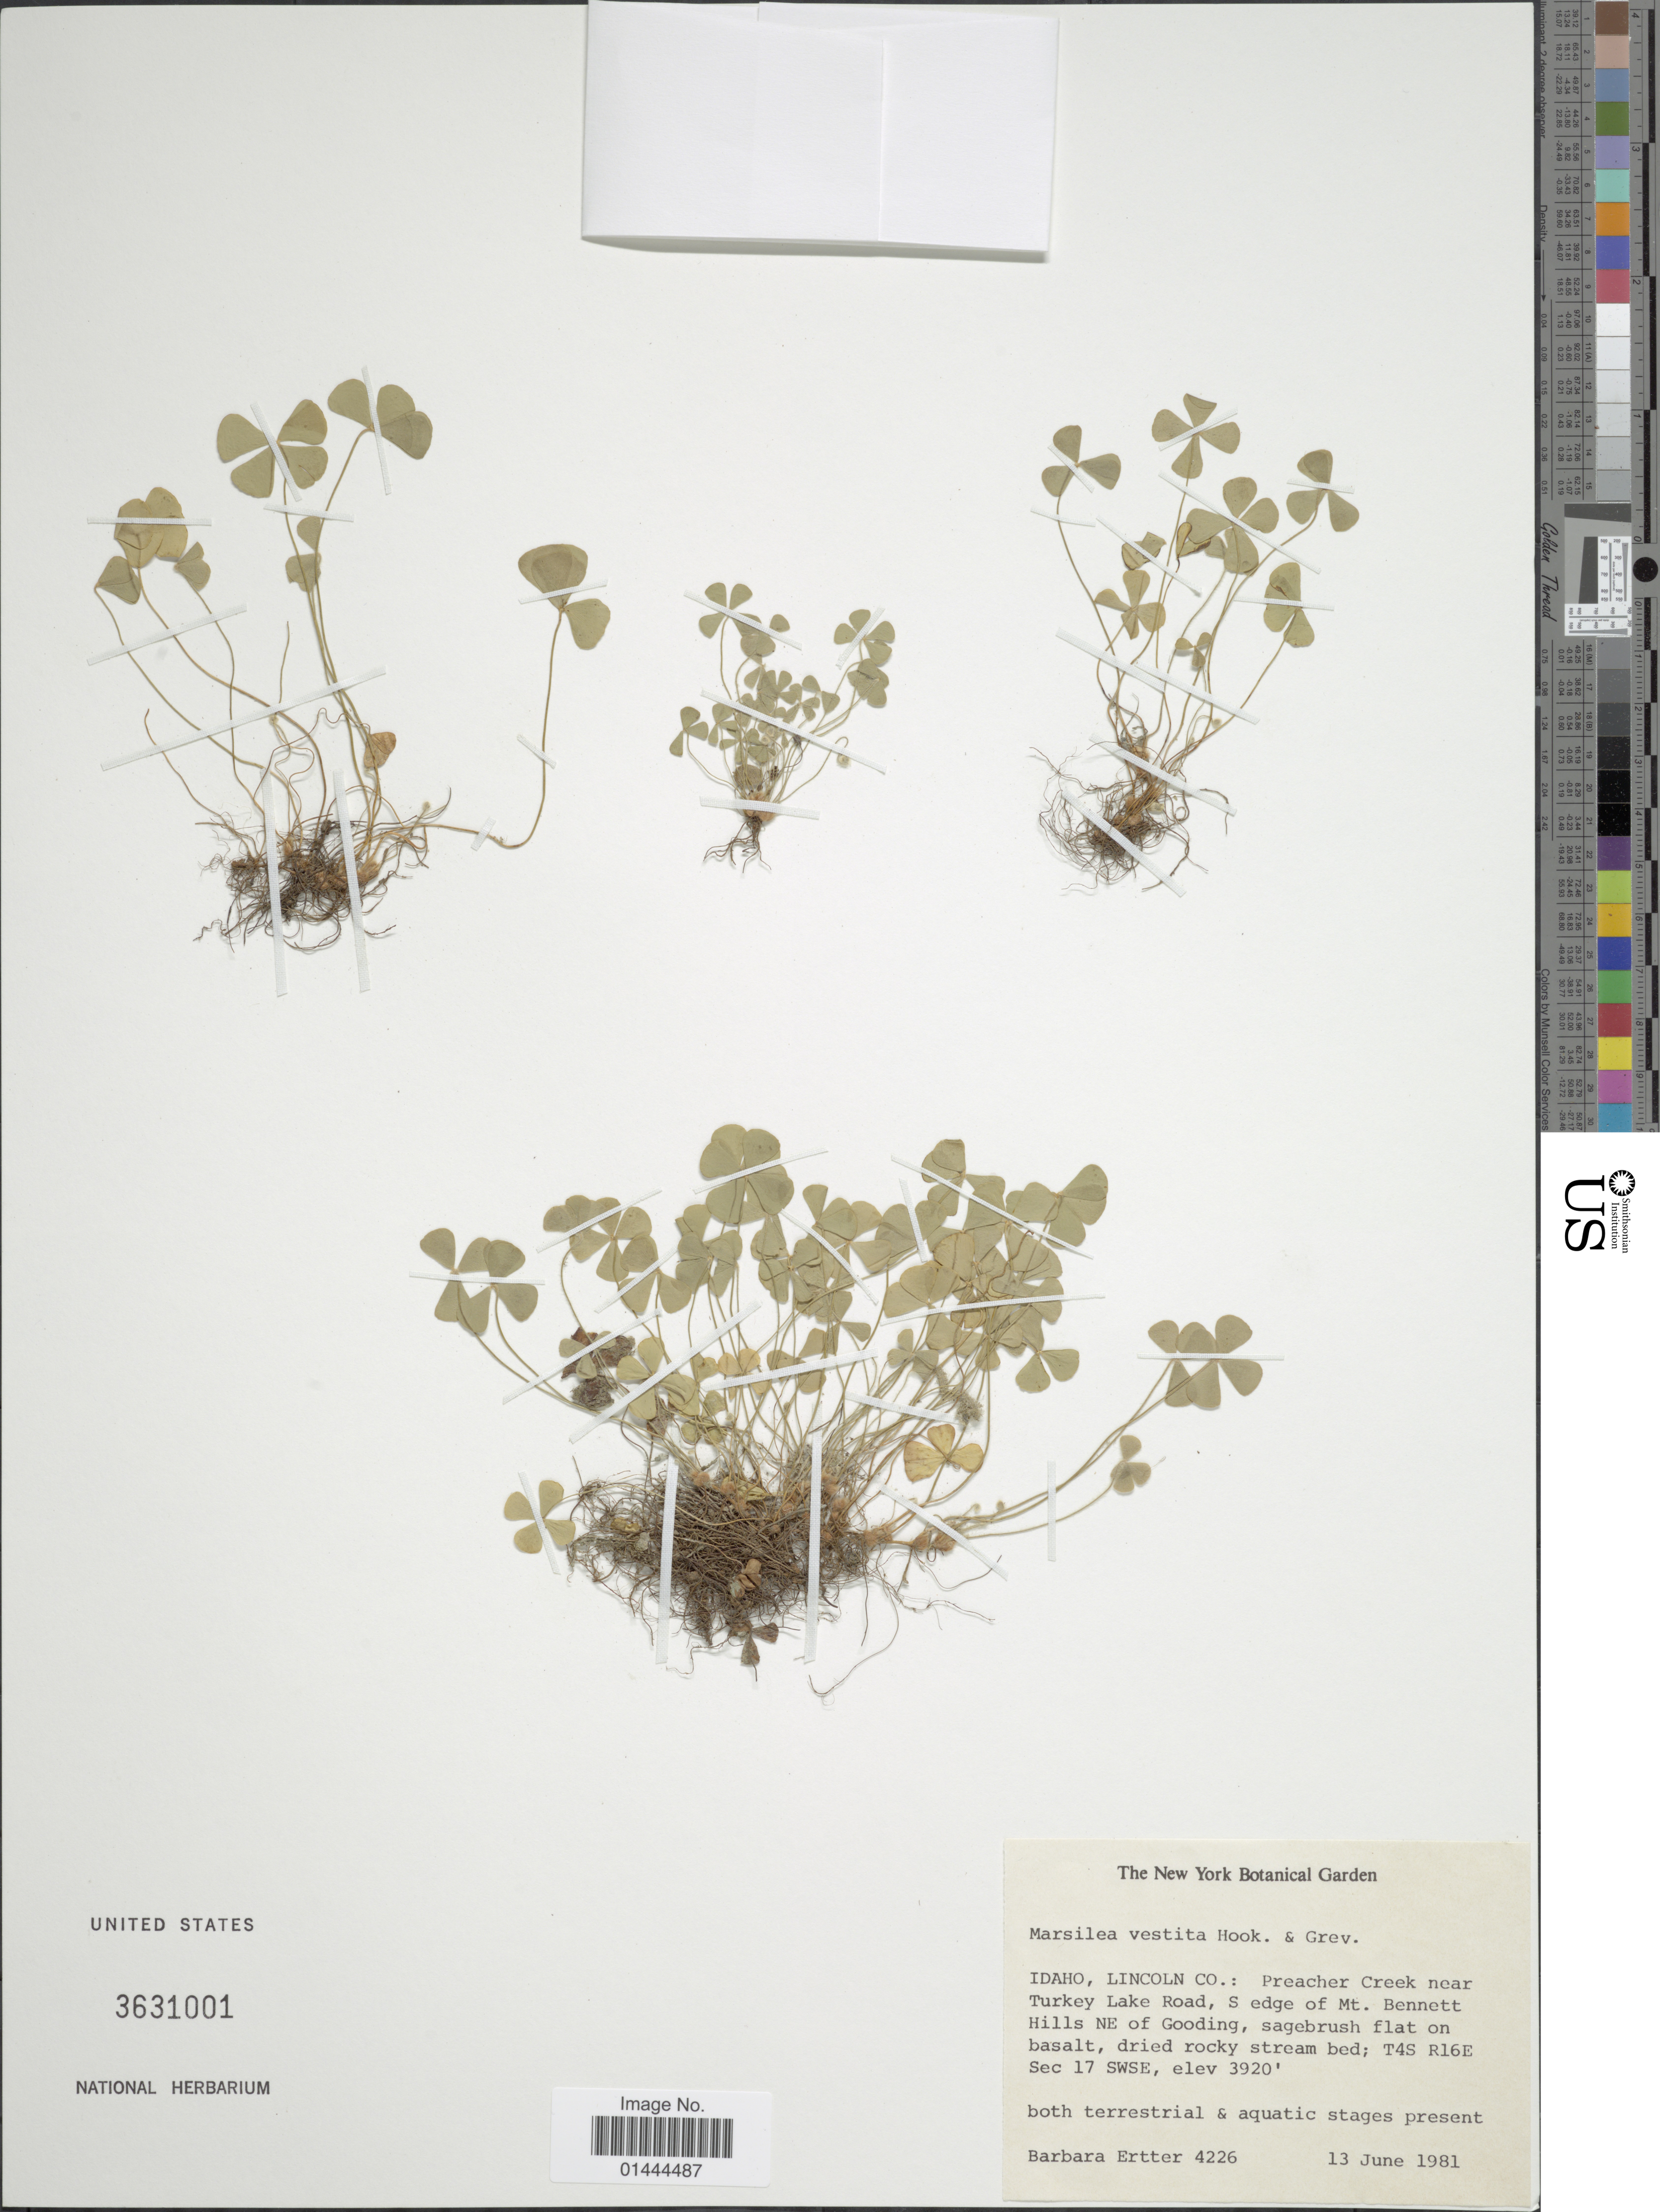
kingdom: Plantae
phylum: Tracheophyta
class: Polypodiopsida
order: Salviniales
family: Marsileaceae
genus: Marsilea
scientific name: Marsilea vestita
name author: Hook. & Grev.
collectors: B. Ertter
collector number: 4226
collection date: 1981-06-13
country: United States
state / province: Idaho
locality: Lincoln Co.: Preacher Creek near Turkey Lake Road, S edge of Mt. Bennett Hills NE of Gooding, sagebrush flat on basalt, dried rocky stream bed; T4S R16E Sec17 SWSE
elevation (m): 1195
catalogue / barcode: US 3631001